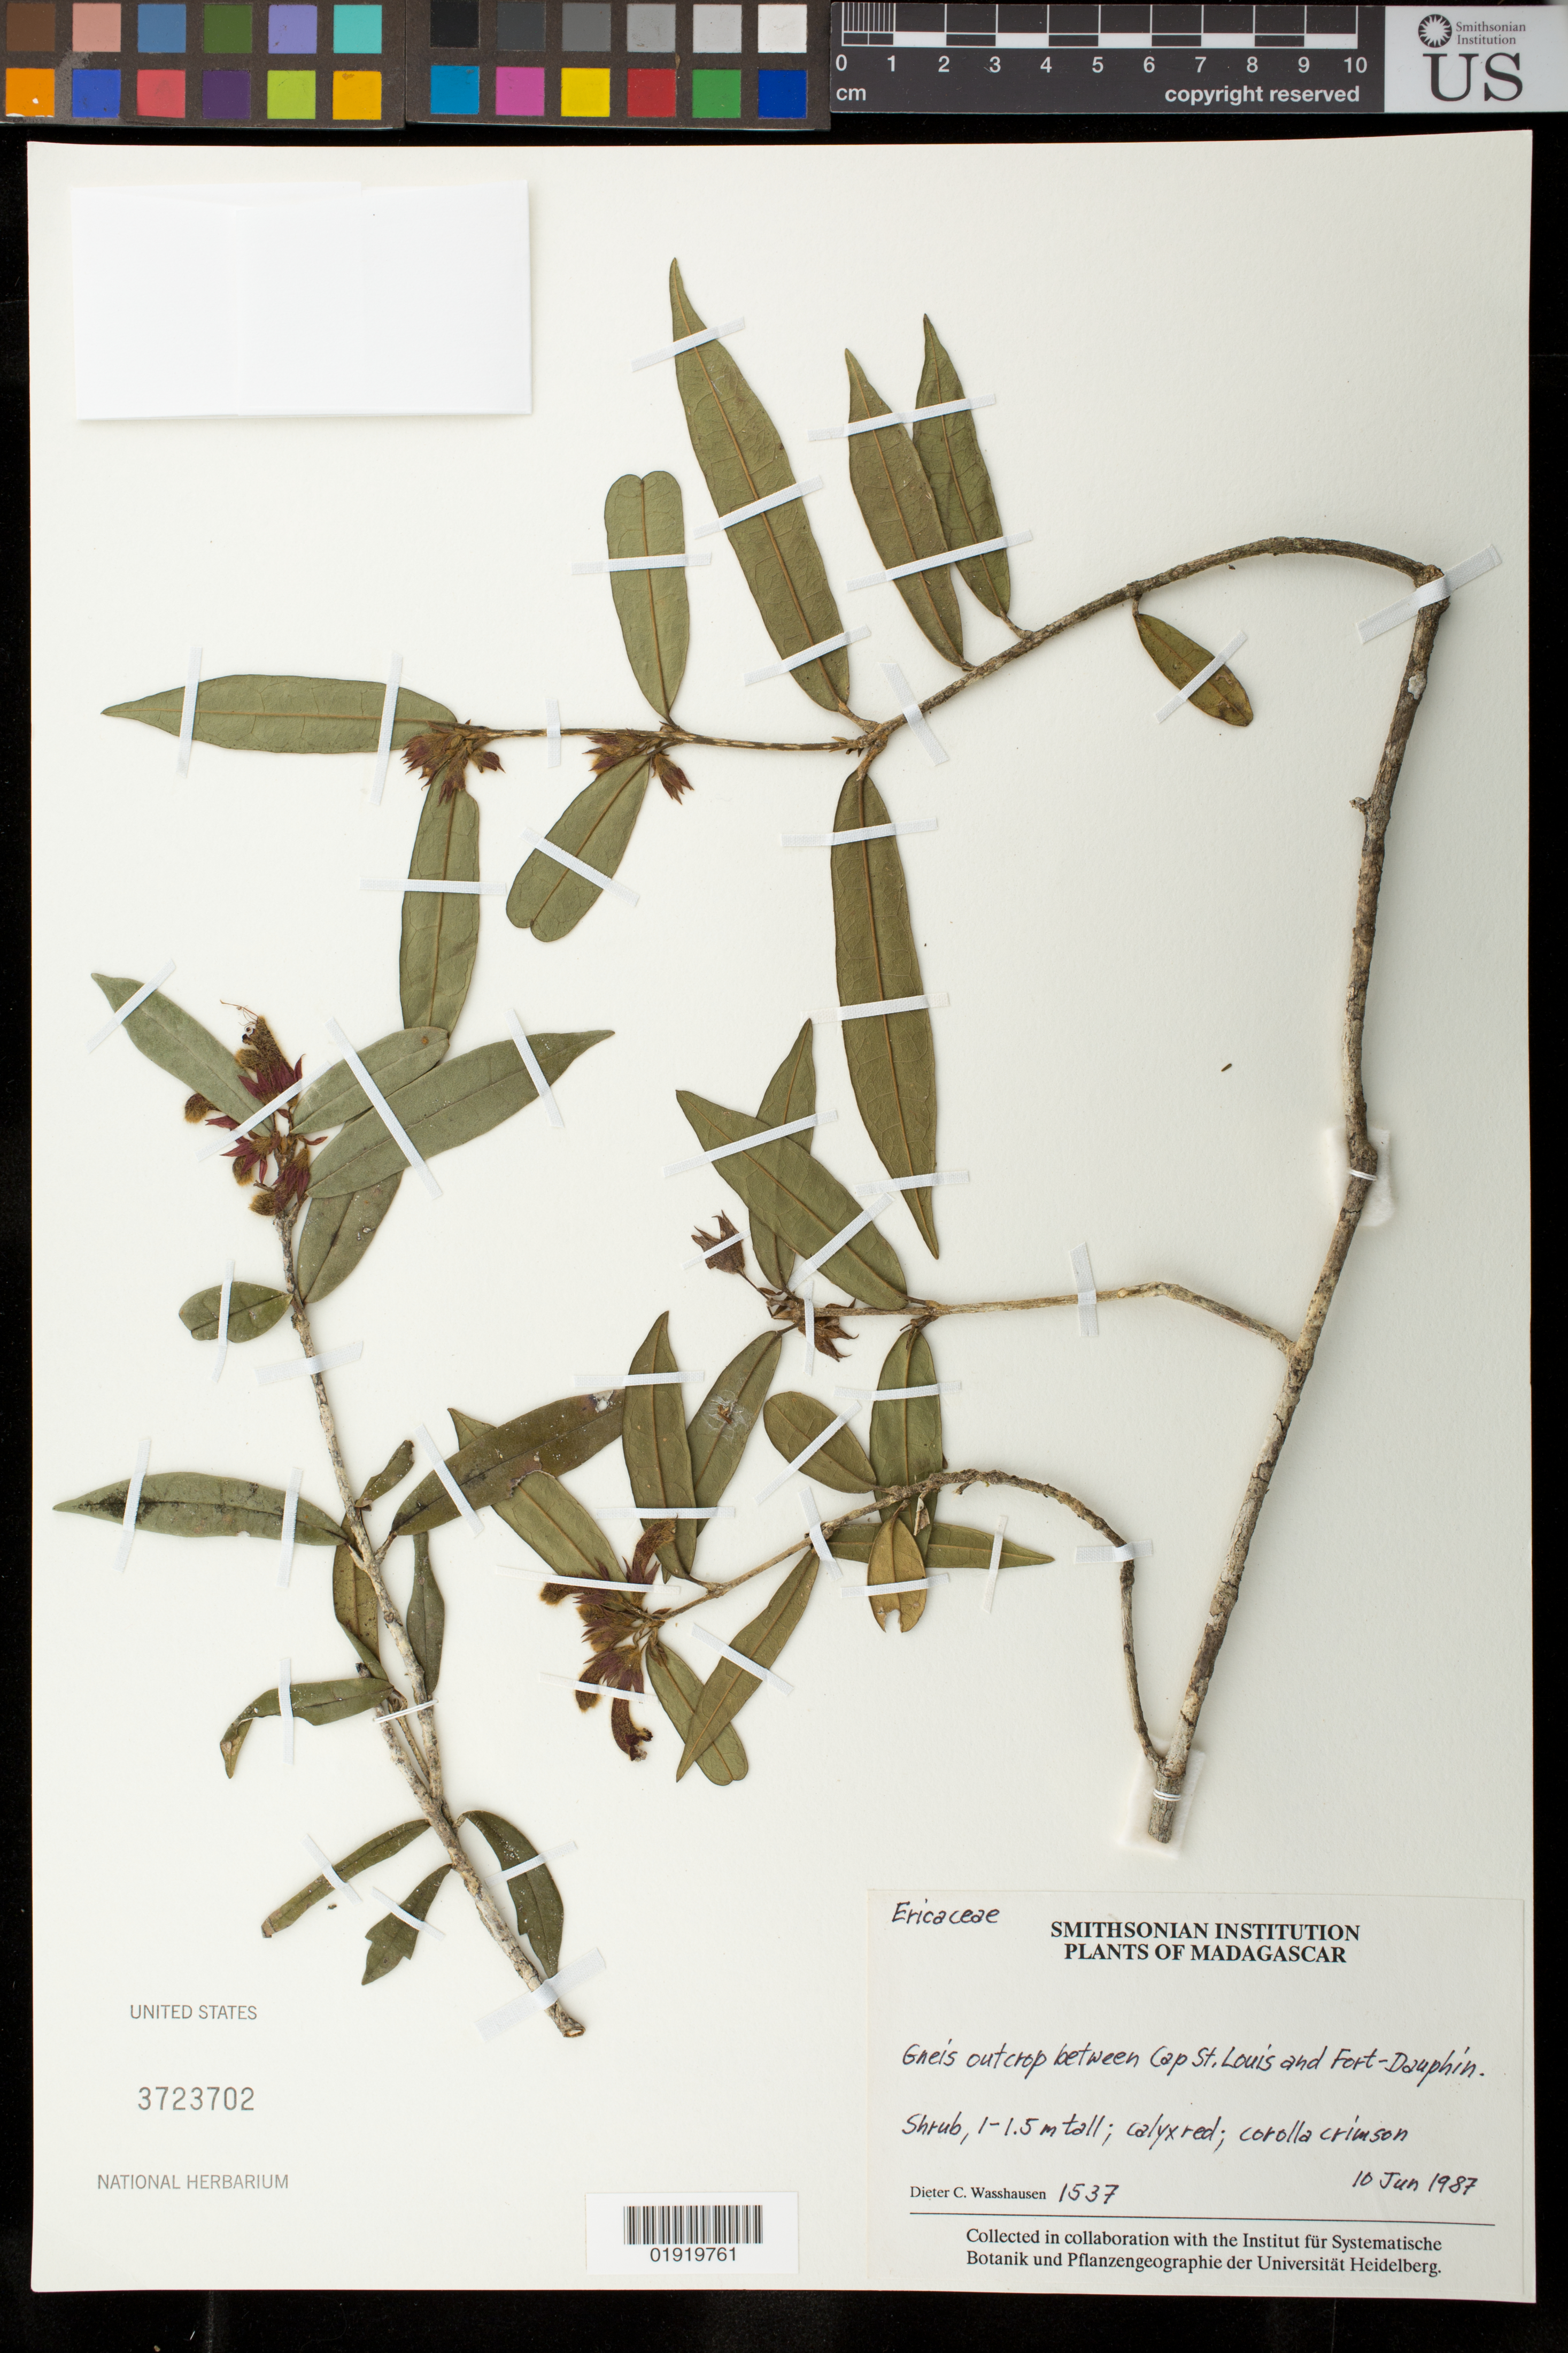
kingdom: Plantae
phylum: Tracheophyta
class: Magnoliopsida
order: Ericales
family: Ericaceae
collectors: D. C. Wasshausen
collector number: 1537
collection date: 1987-06-10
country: Madagascar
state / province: Anosy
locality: Between Cap St. Louis and Fort Dauphin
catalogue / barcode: US 3723702